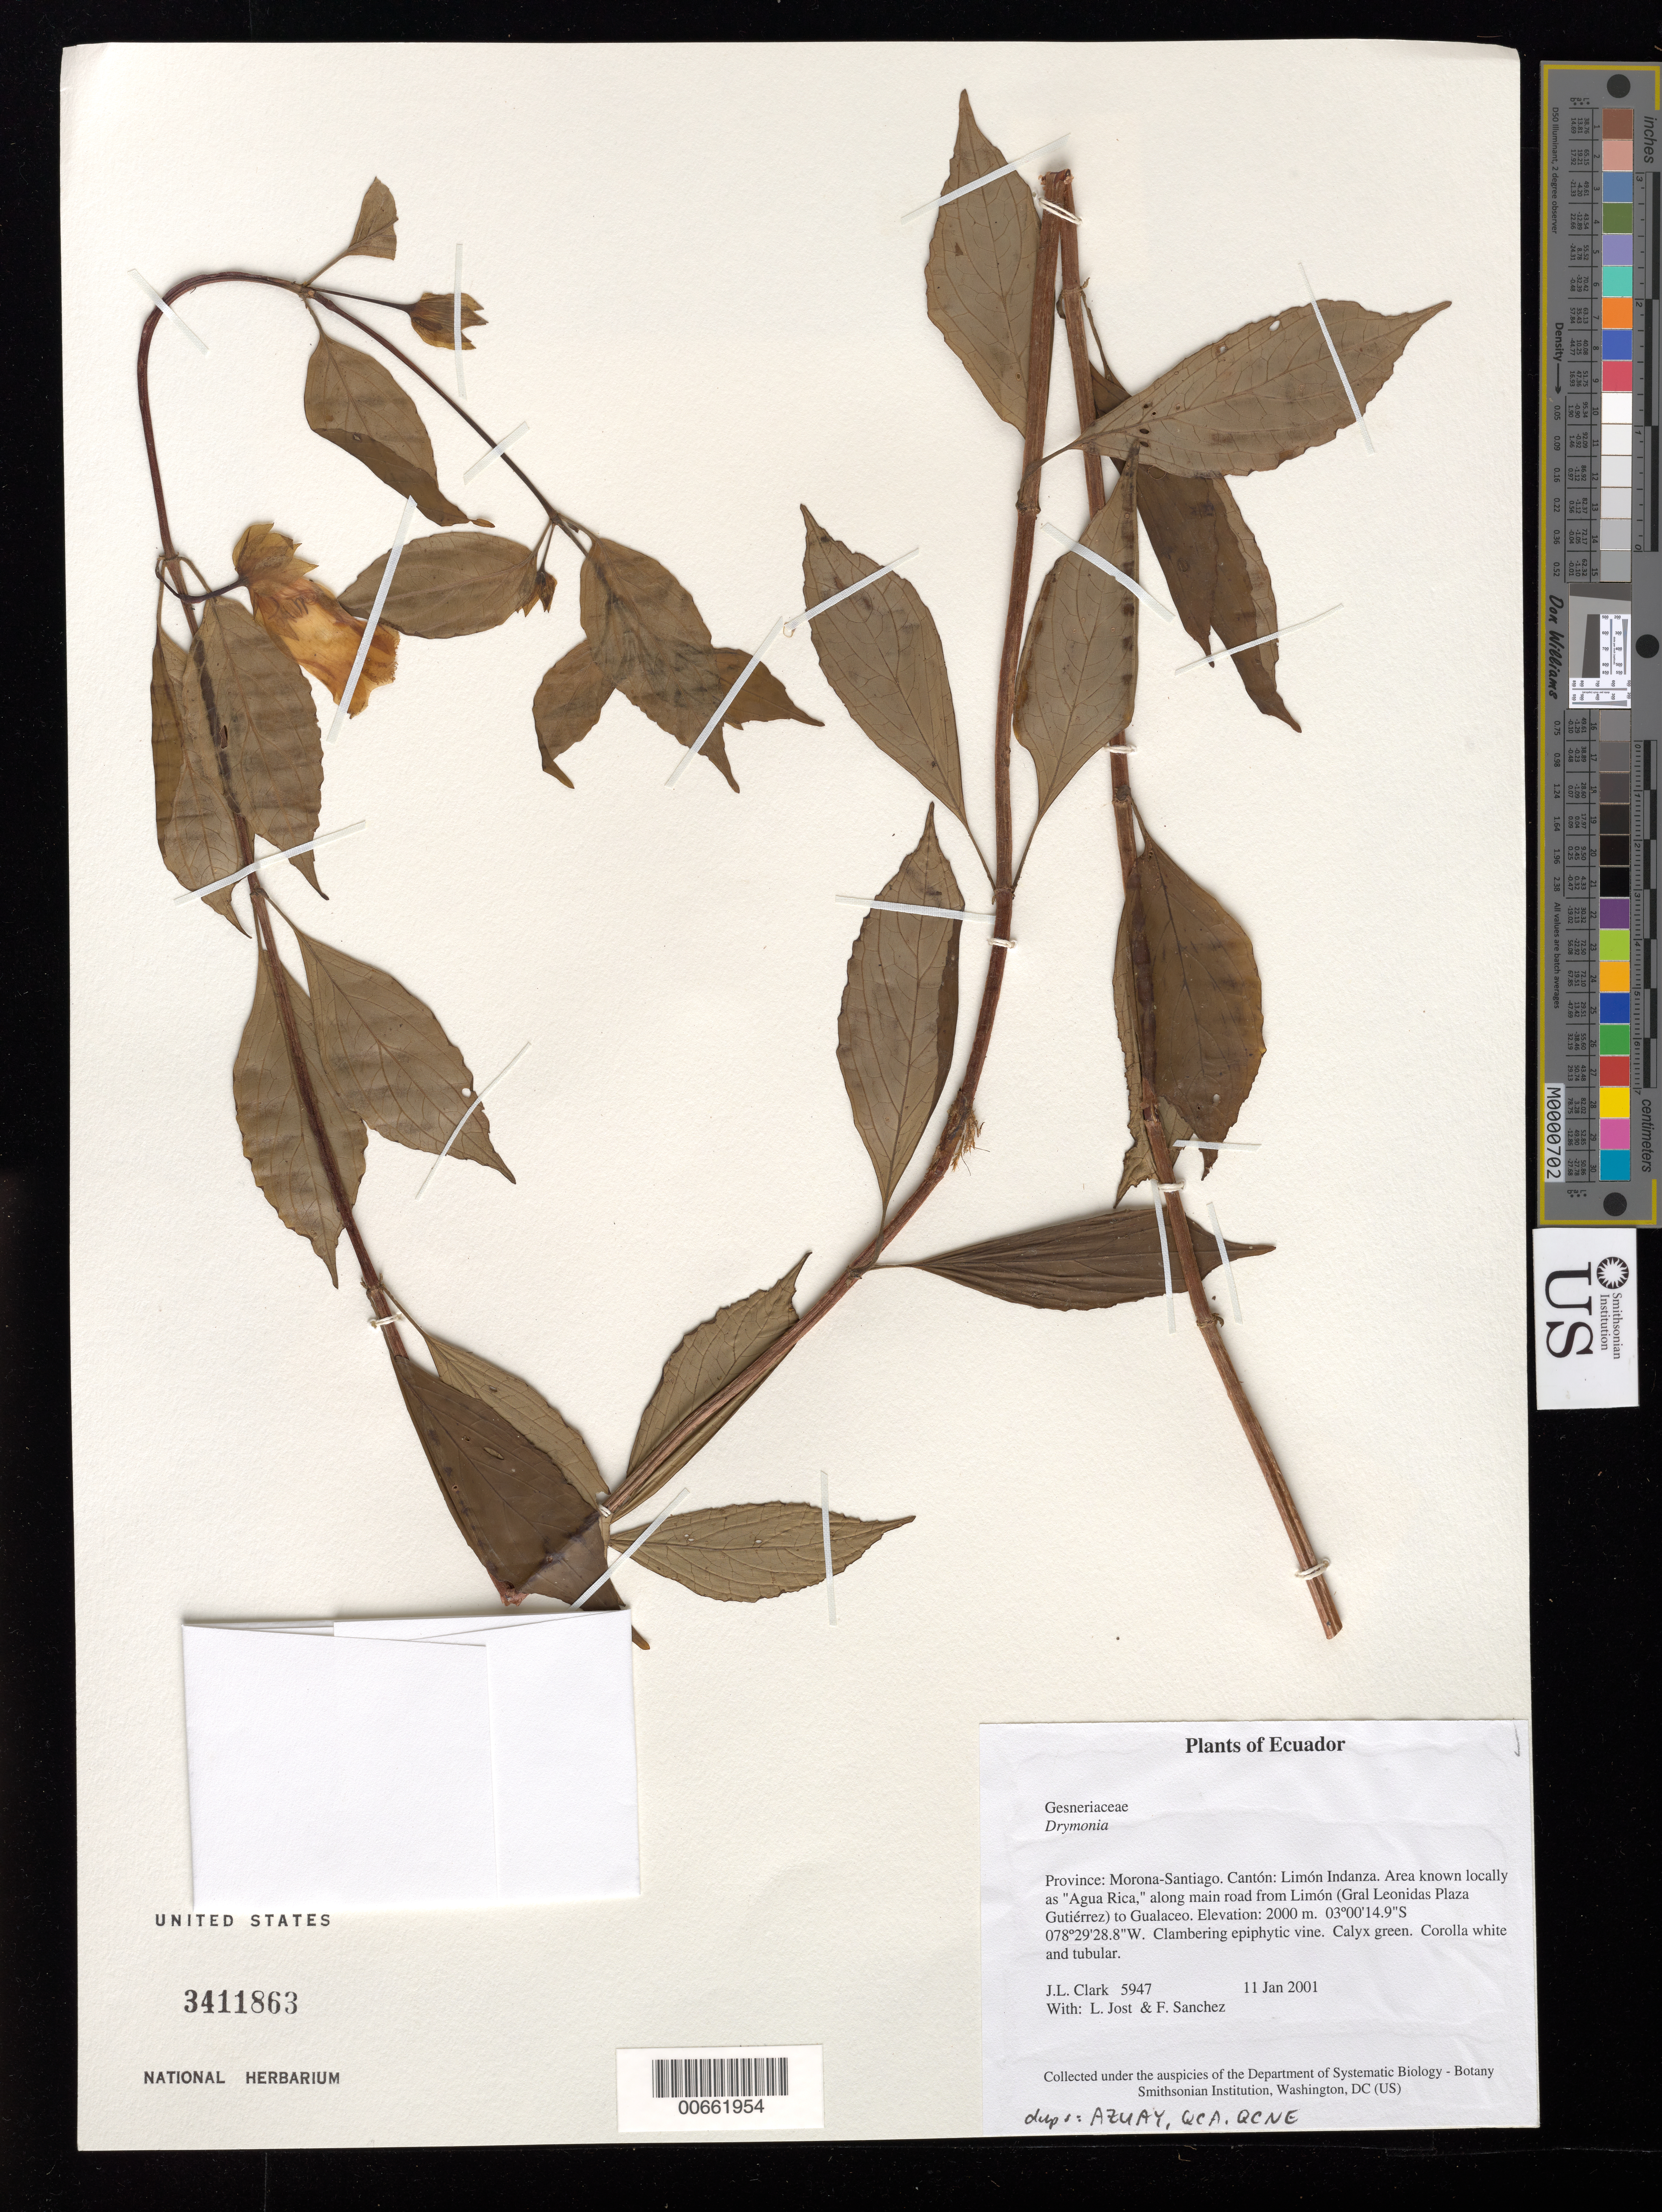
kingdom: Plantae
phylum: Tracheophyta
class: Magnoliopsida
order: Lamiales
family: Gesneriaceae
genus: Drymonia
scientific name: Drymonia sp.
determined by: Skog, Laurence E.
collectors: J. L. Clark, L. Jost & F. Sanchez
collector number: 5947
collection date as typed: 11 Jan 2001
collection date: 2001-01-11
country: Ecuador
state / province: Morona-Santiago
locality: Cantón: Limón Indanza. Area known locally as "Agua Rica," along main road from Limón (Gral Leonidas Plaza Gutiérrez) to Gualaceo.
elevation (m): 2000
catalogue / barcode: US 3411863